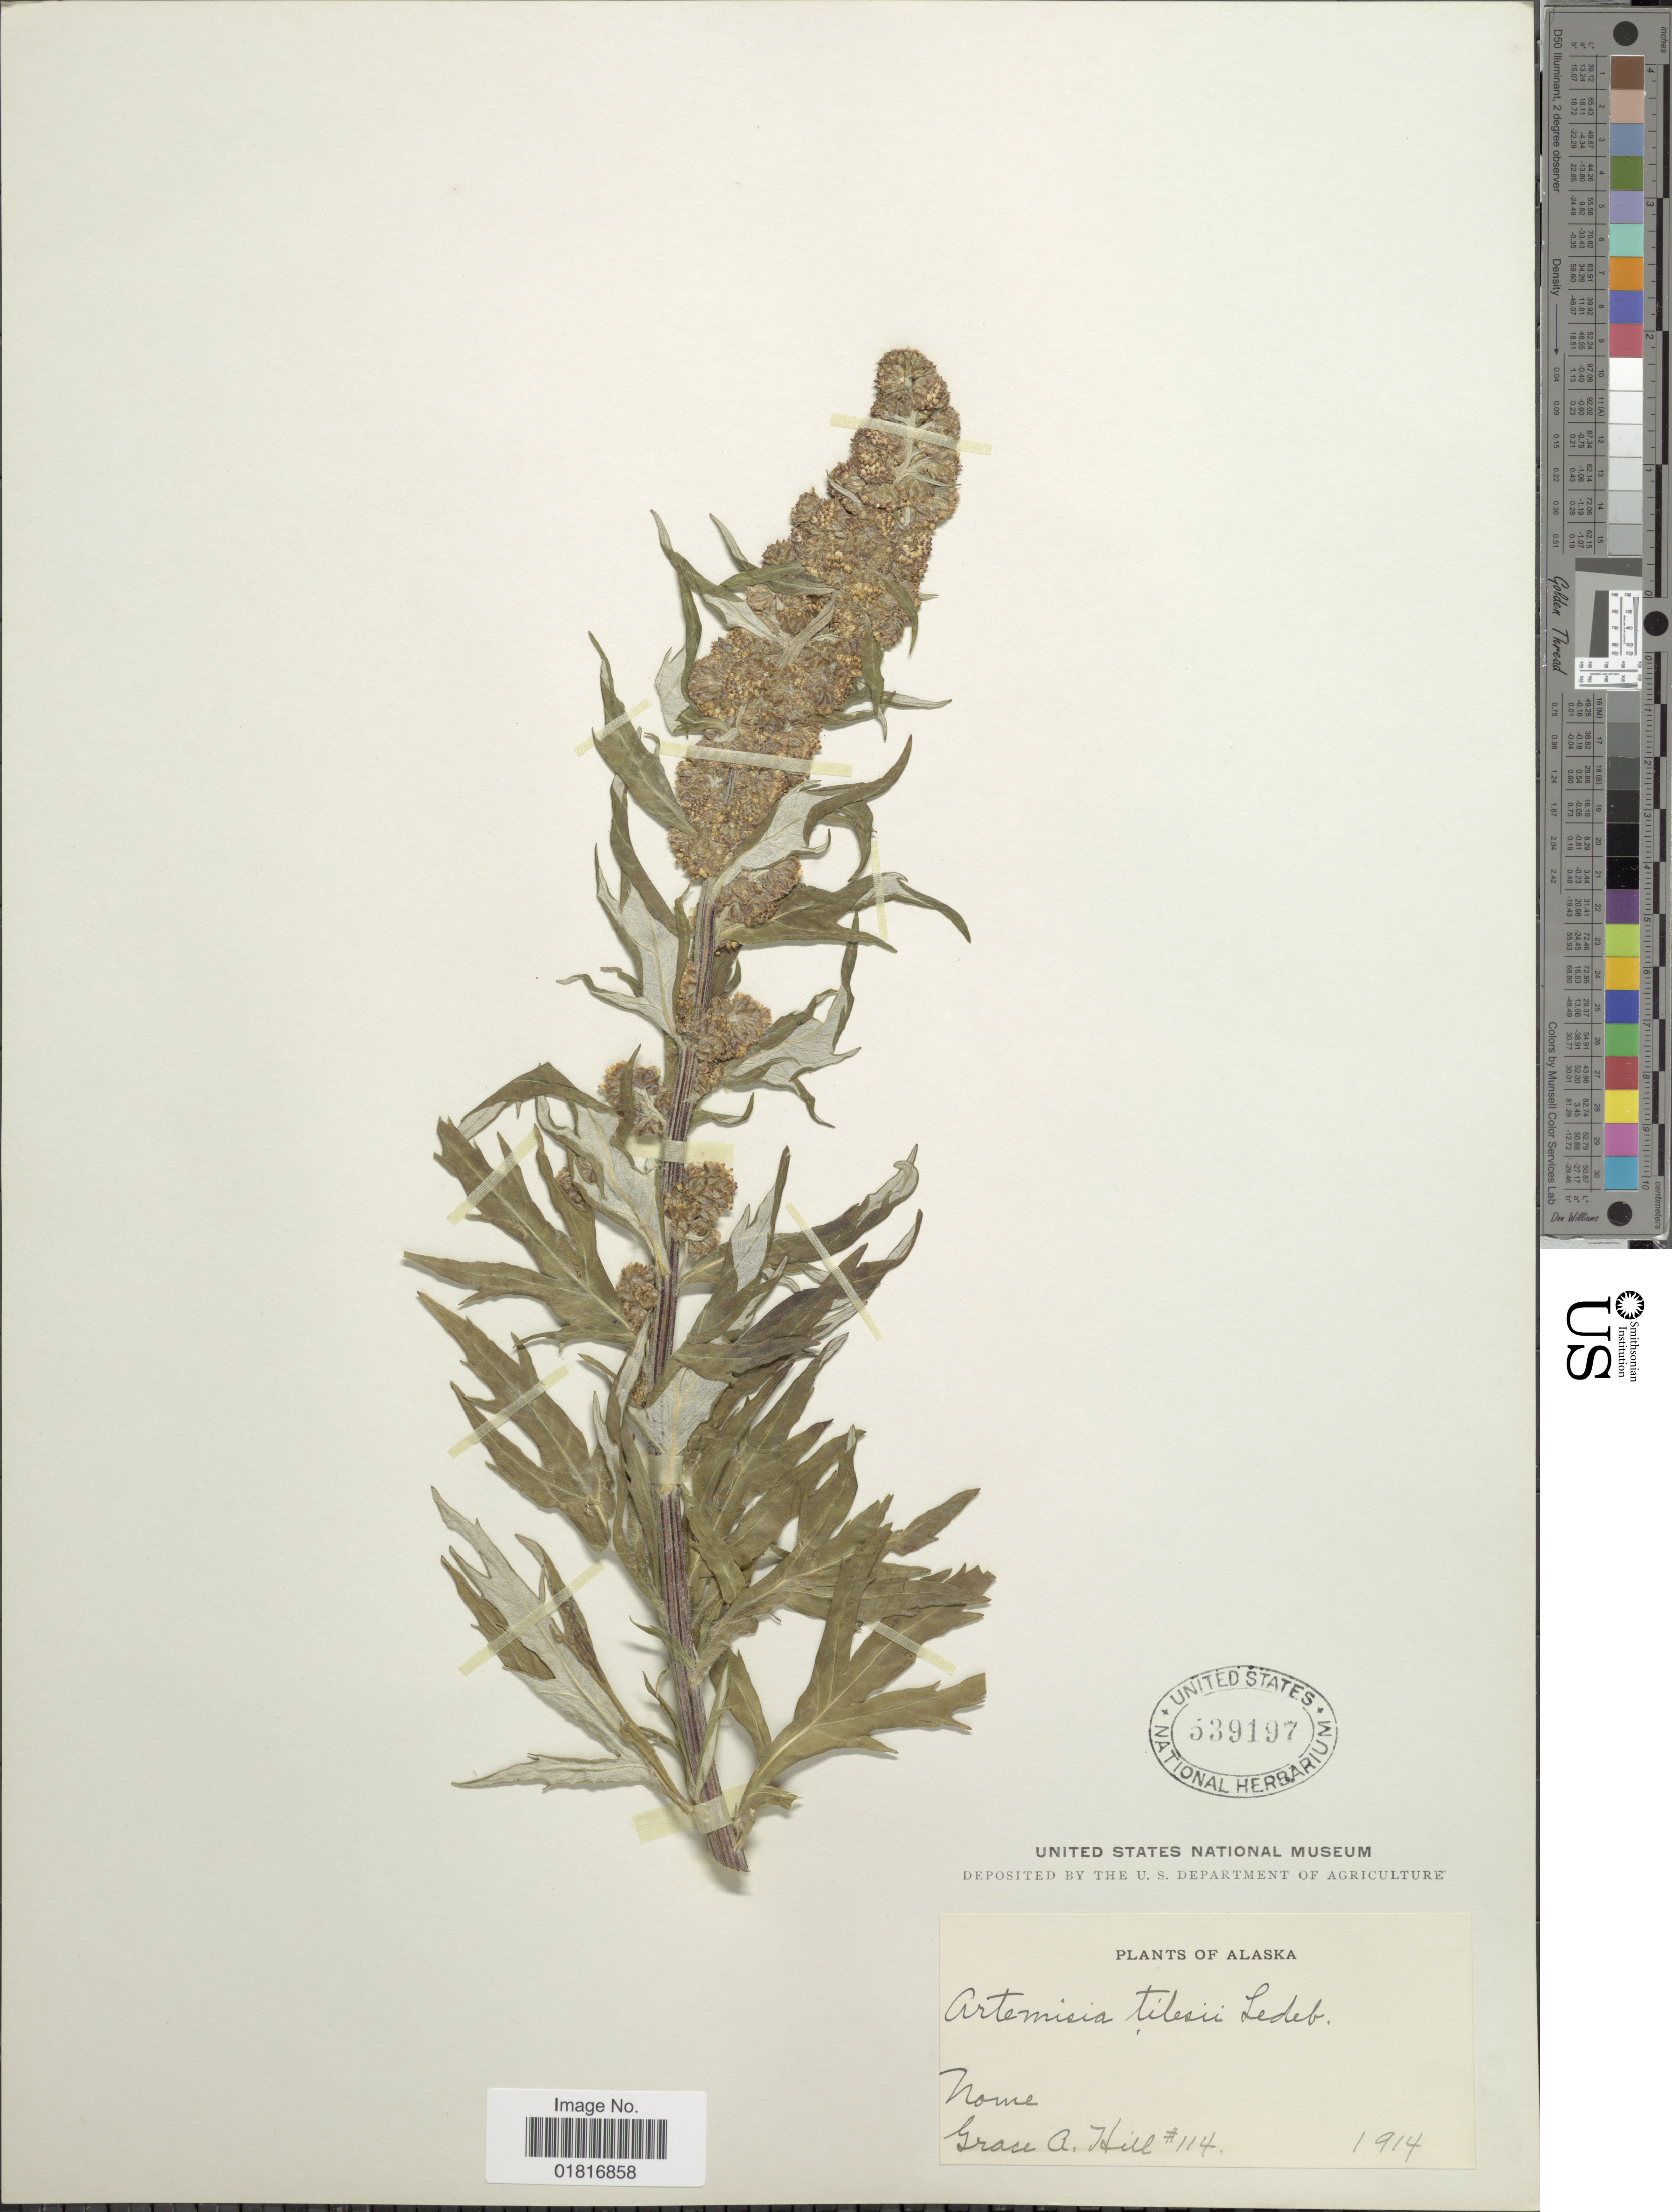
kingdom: Plantae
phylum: Tracheophyta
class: Magnoliopsida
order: Asterales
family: Asteraceae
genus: Artemisia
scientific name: Artemisia tilesii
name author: Ledeb.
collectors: G. A. Hill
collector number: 114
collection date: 1914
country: United States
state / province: Alaska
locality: Nome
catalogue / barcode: US 539197